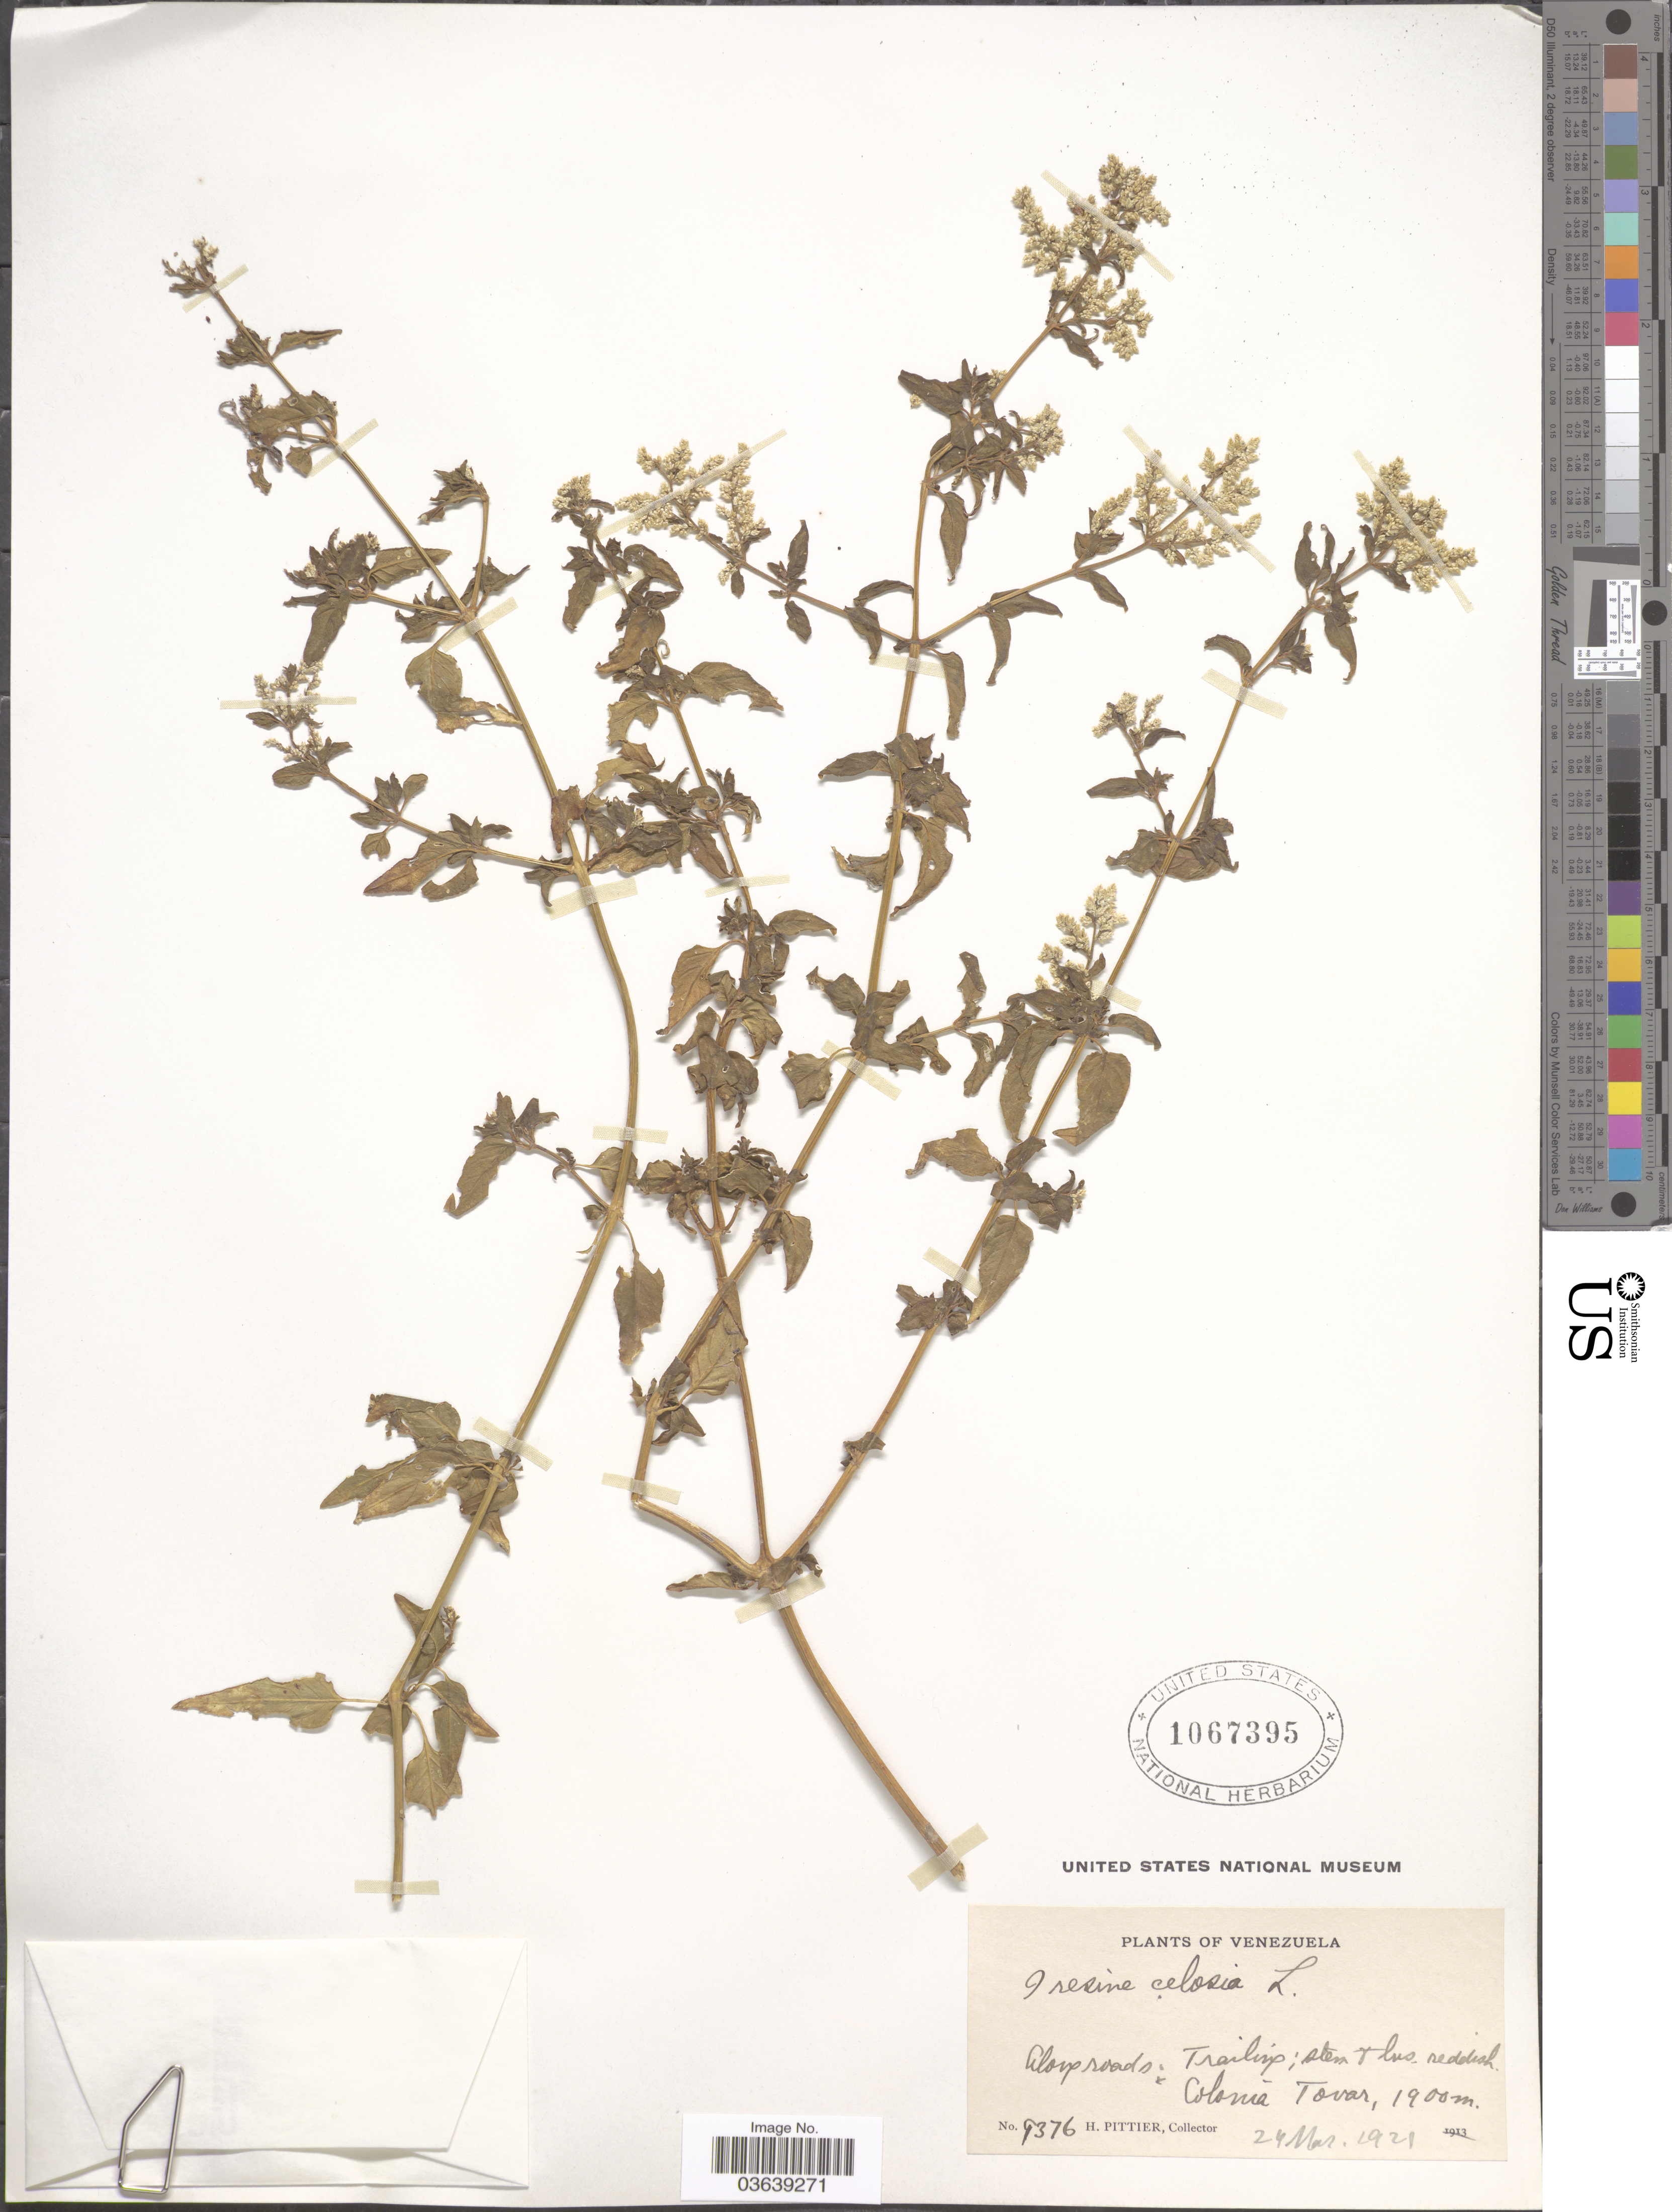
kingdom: Plantae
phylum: Tracheophyta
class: Magnoliopsida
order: Caryophyllales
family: Amaranthaceae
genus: Iresine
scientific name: Iresine celosia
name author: L.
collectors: H. F. Pittier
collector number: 9376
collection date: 1921-03-24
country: Venezuela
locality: Along roads: Trailing. Colonia Tovar.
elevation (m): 1900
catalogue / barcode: US 1067395